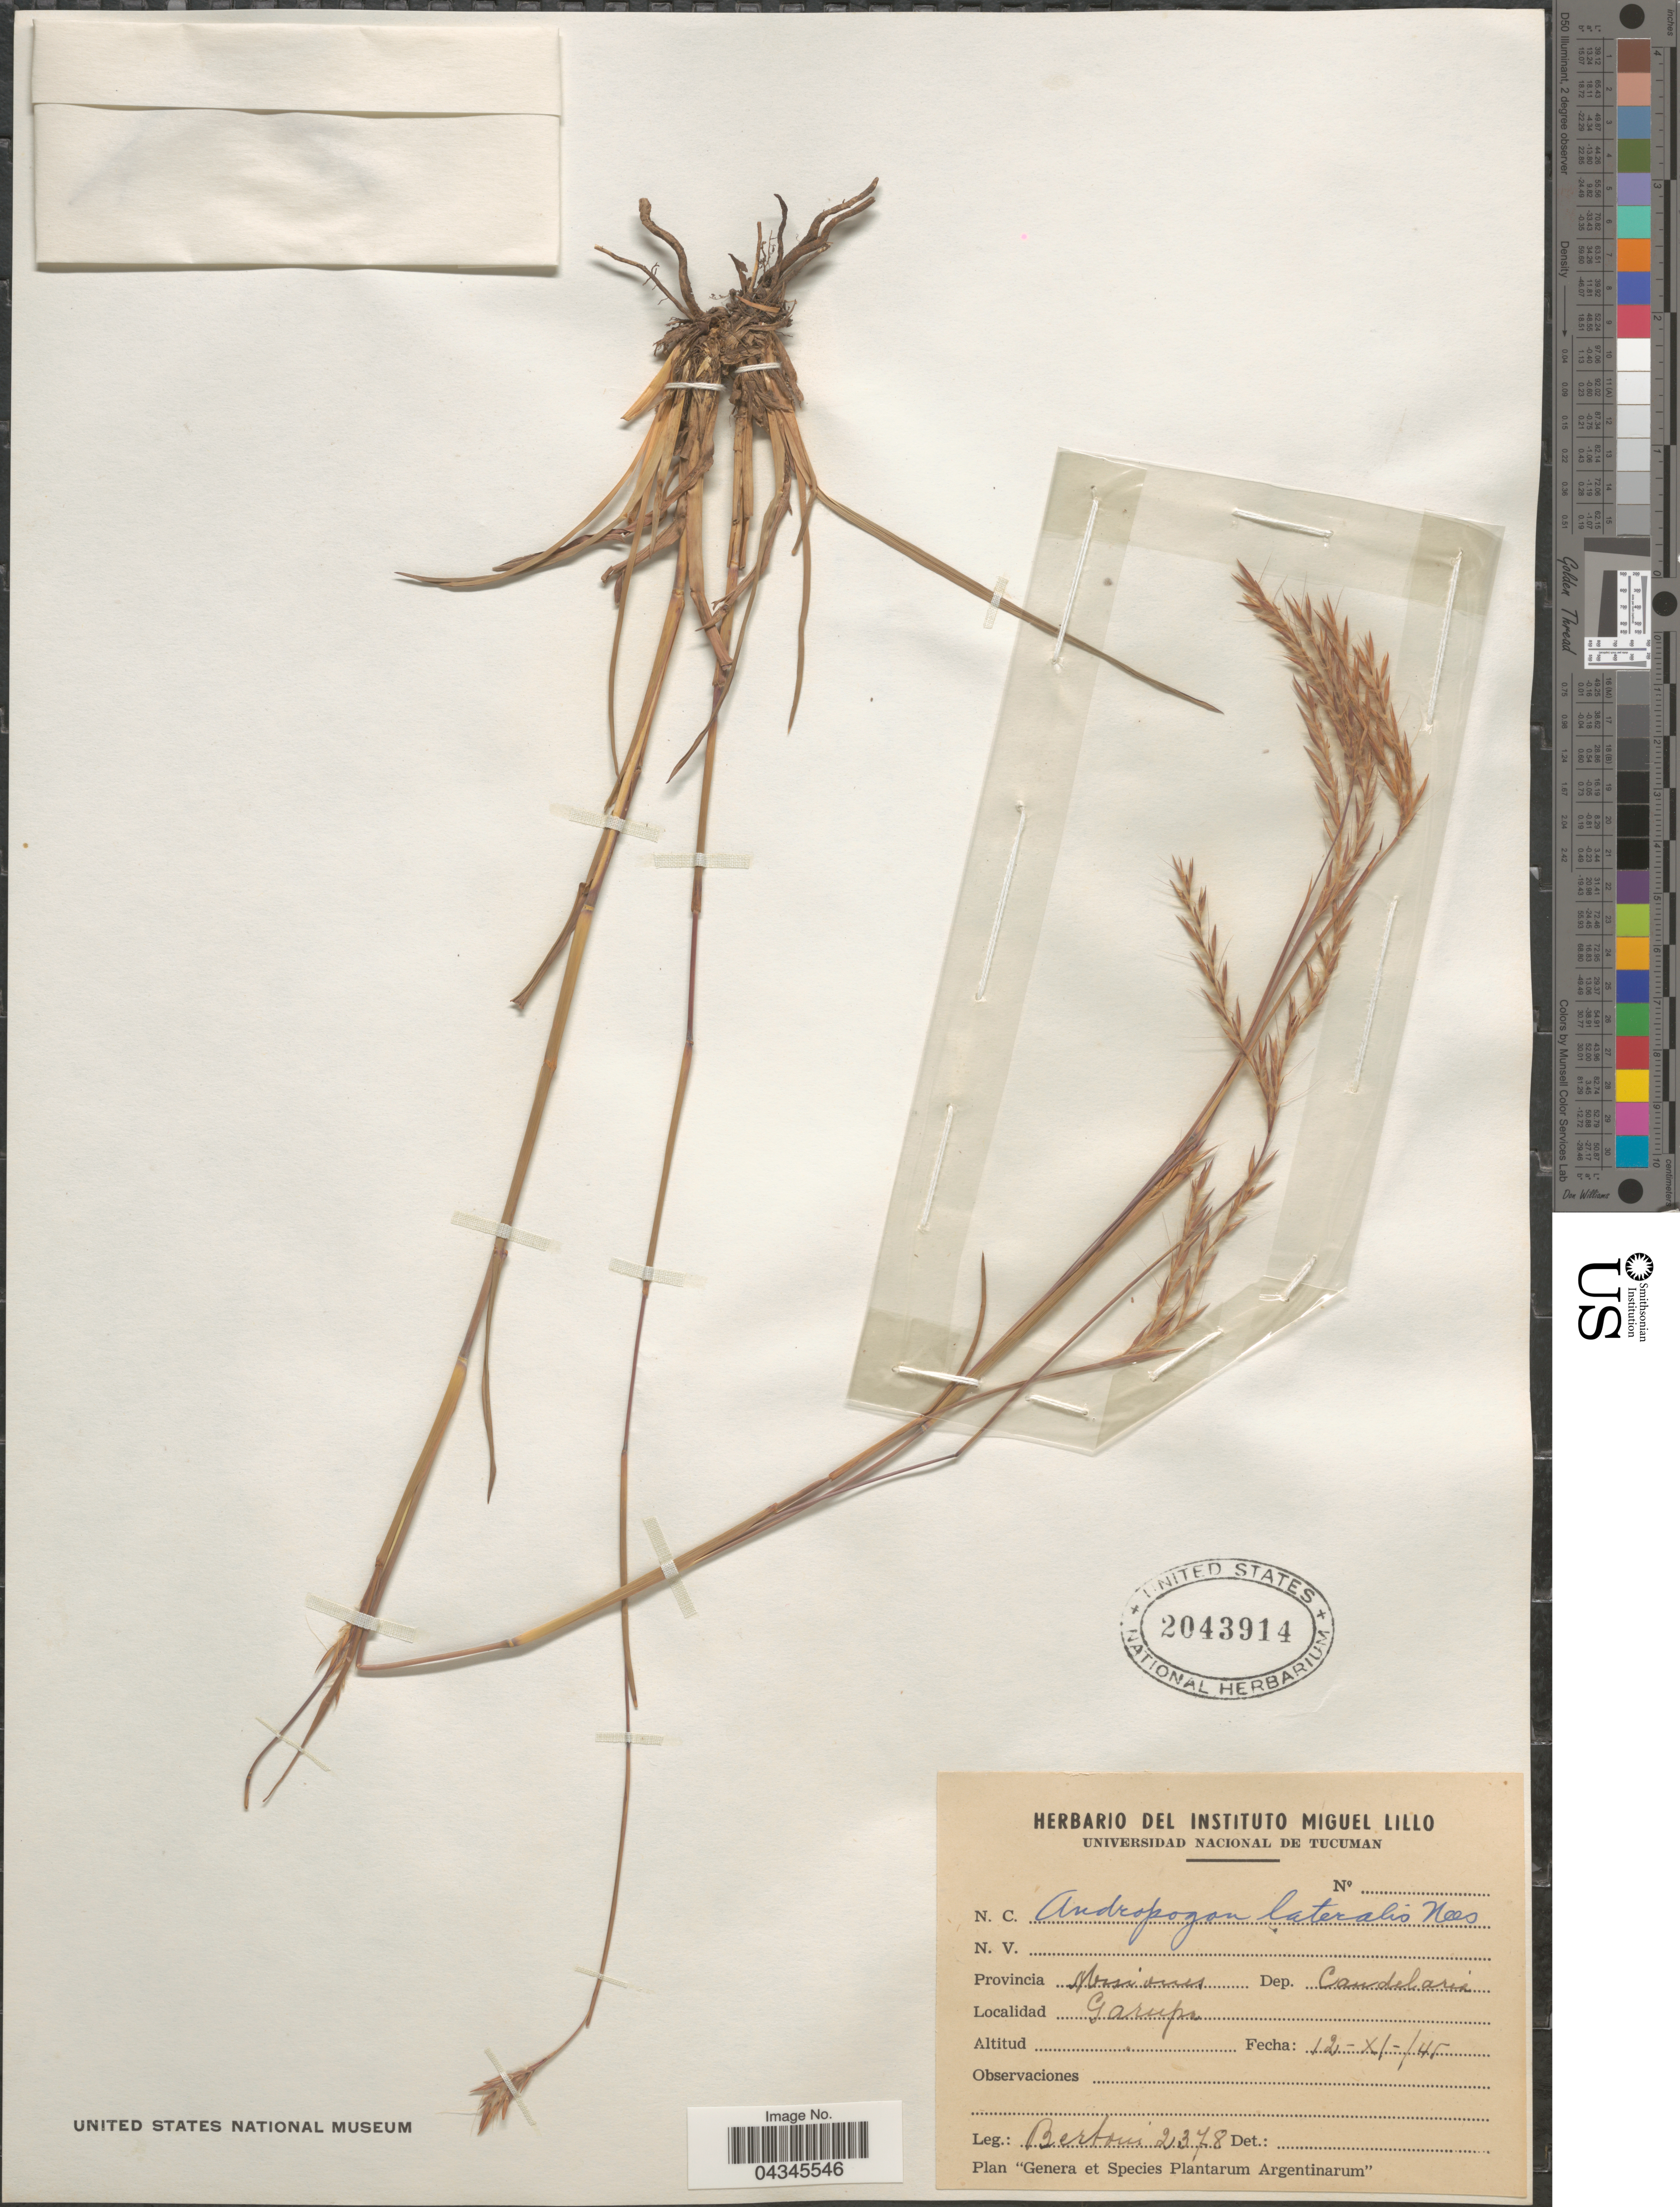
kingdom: Plantae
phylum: Tracheophyta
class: Liliopsida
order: Poales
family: Poaceae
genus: Andropogon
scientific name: Andropogon lateralis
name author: Nees in Mart.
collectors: -- Bertoni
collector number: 2378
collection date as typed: Transcribed d/m/y: 12/11/45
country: Argentina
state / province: Misiones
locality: Dep. Candelaria. Garupa.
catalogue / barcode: US 2043914